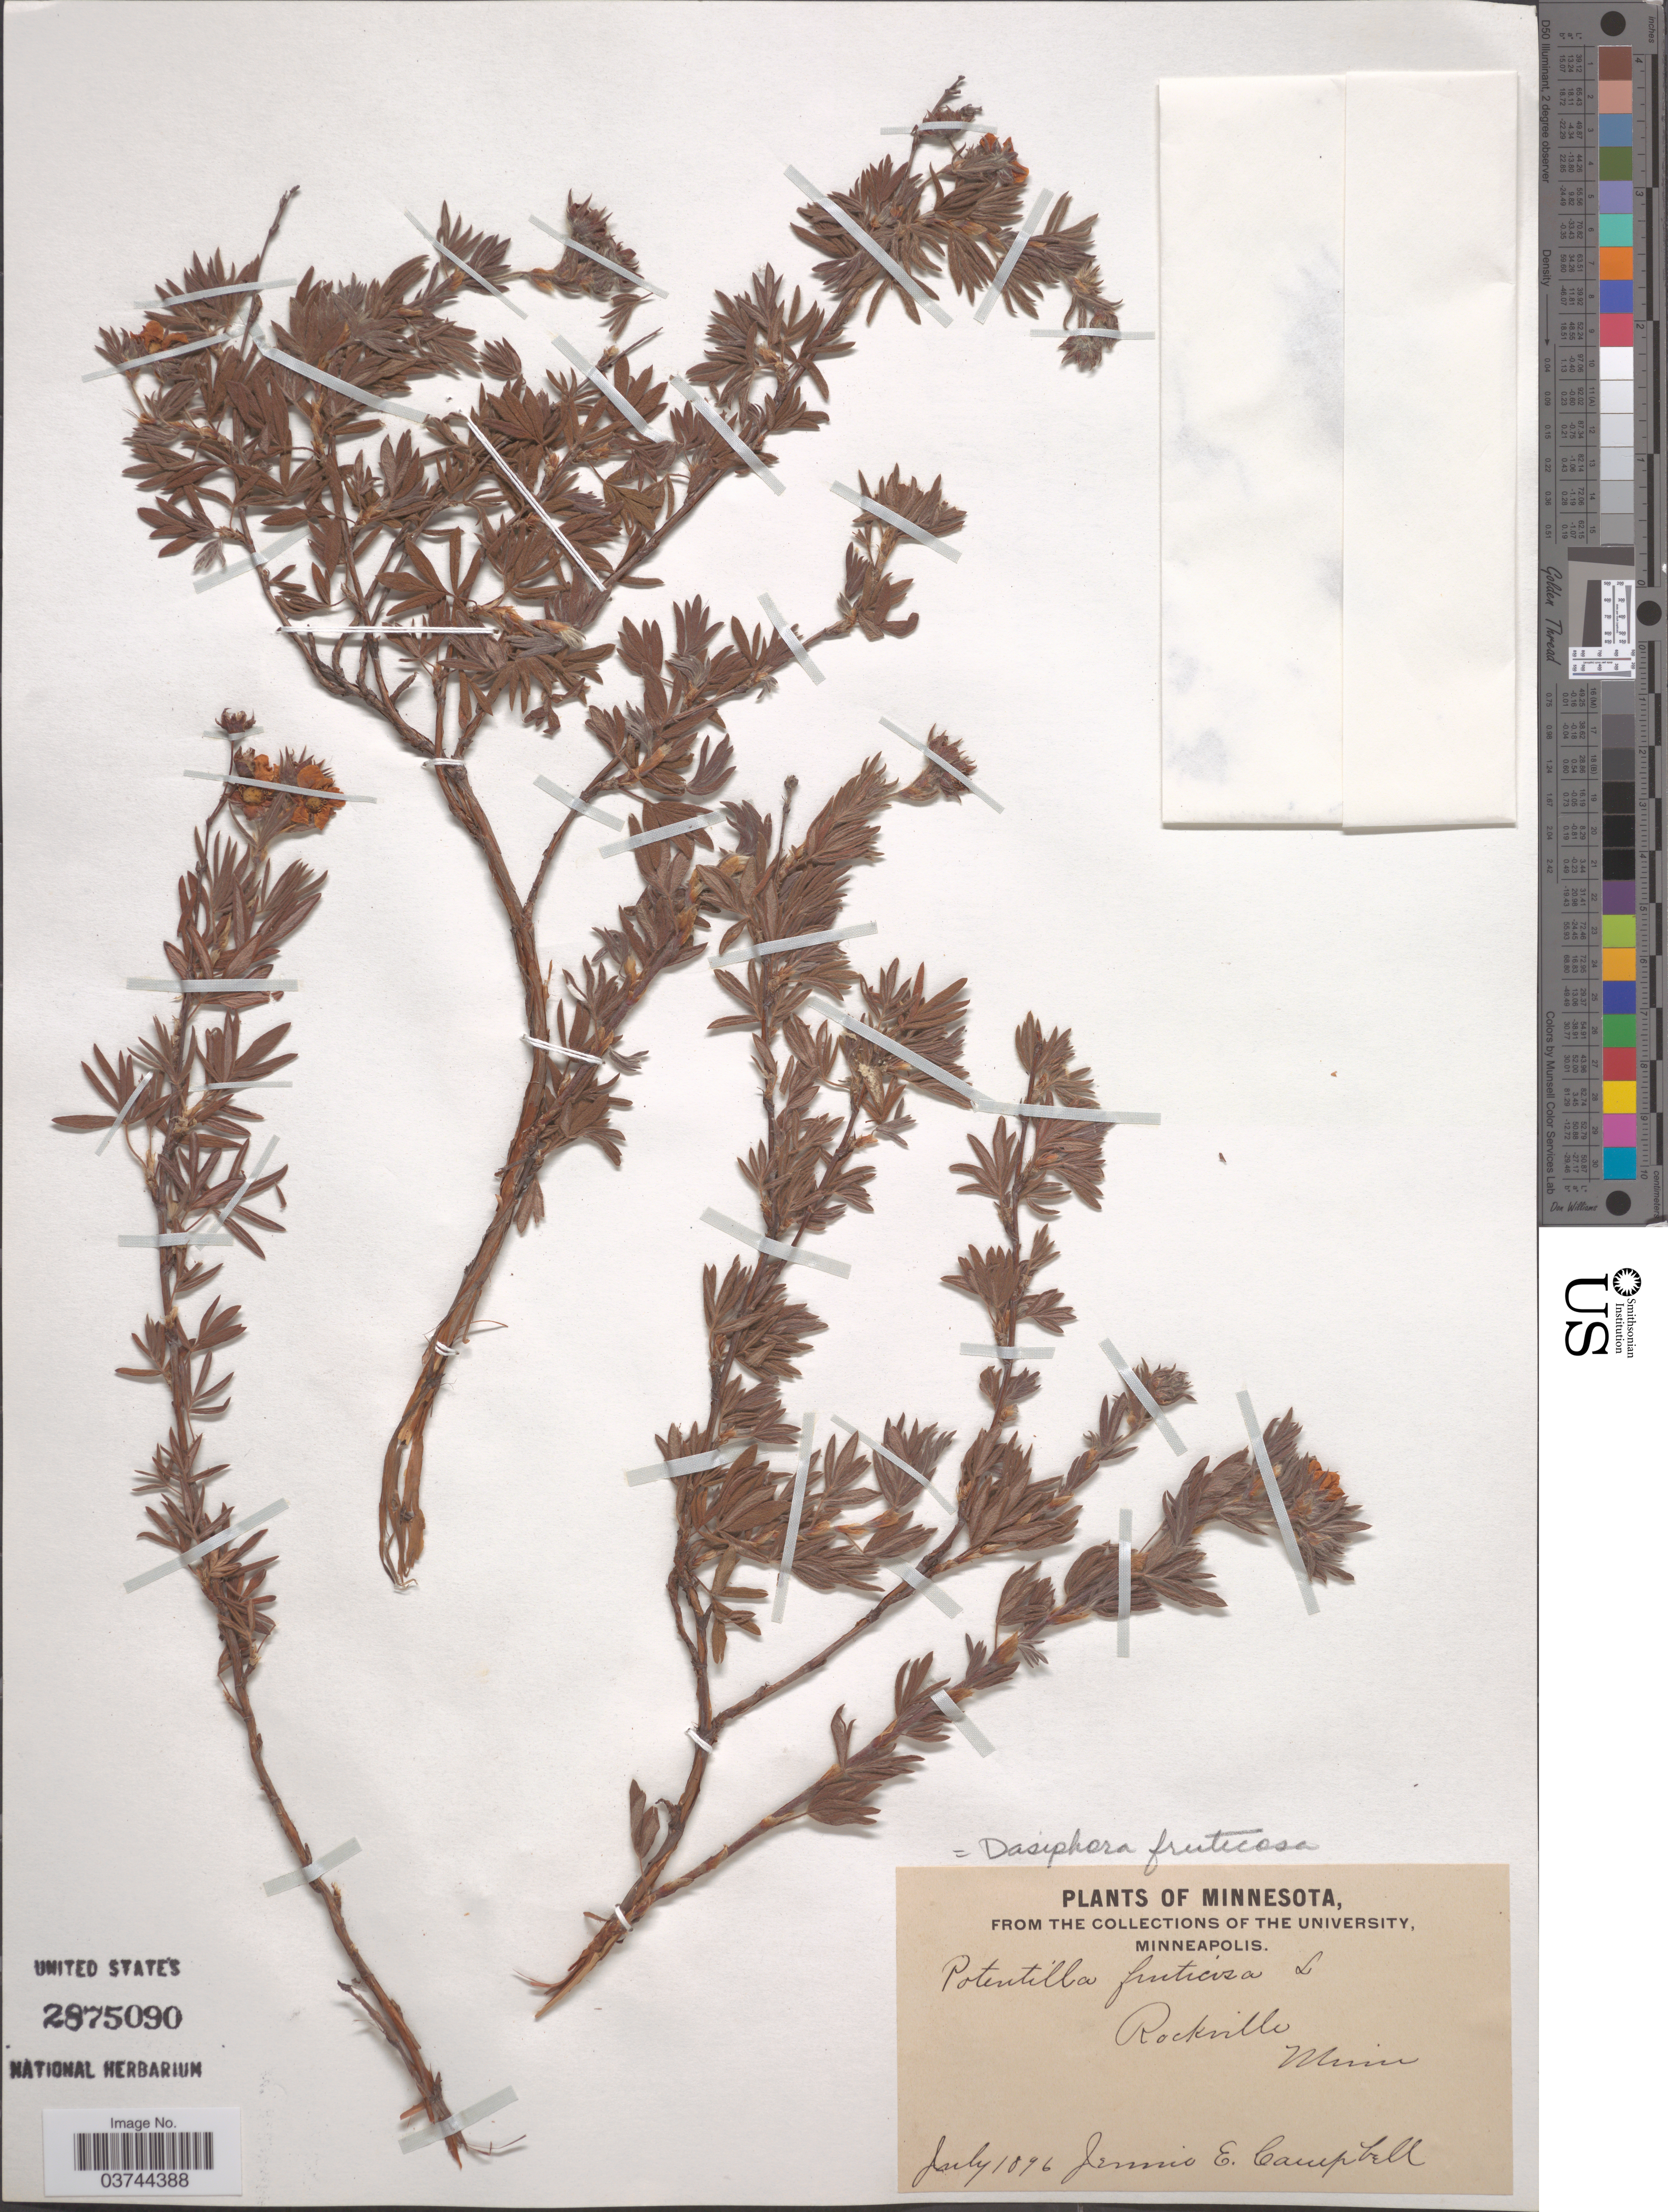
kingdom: Plantae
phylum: Tracheophyta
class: Magnoliopsida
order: Rosales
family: Rosaceae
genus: Dasiphora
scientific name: Dasiphora fruticosa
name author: (L.) Rydb.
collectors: J. E. Campbell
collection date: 1896-07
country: United States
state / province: Minnesota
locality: Rockville.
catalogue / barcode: US 2875090